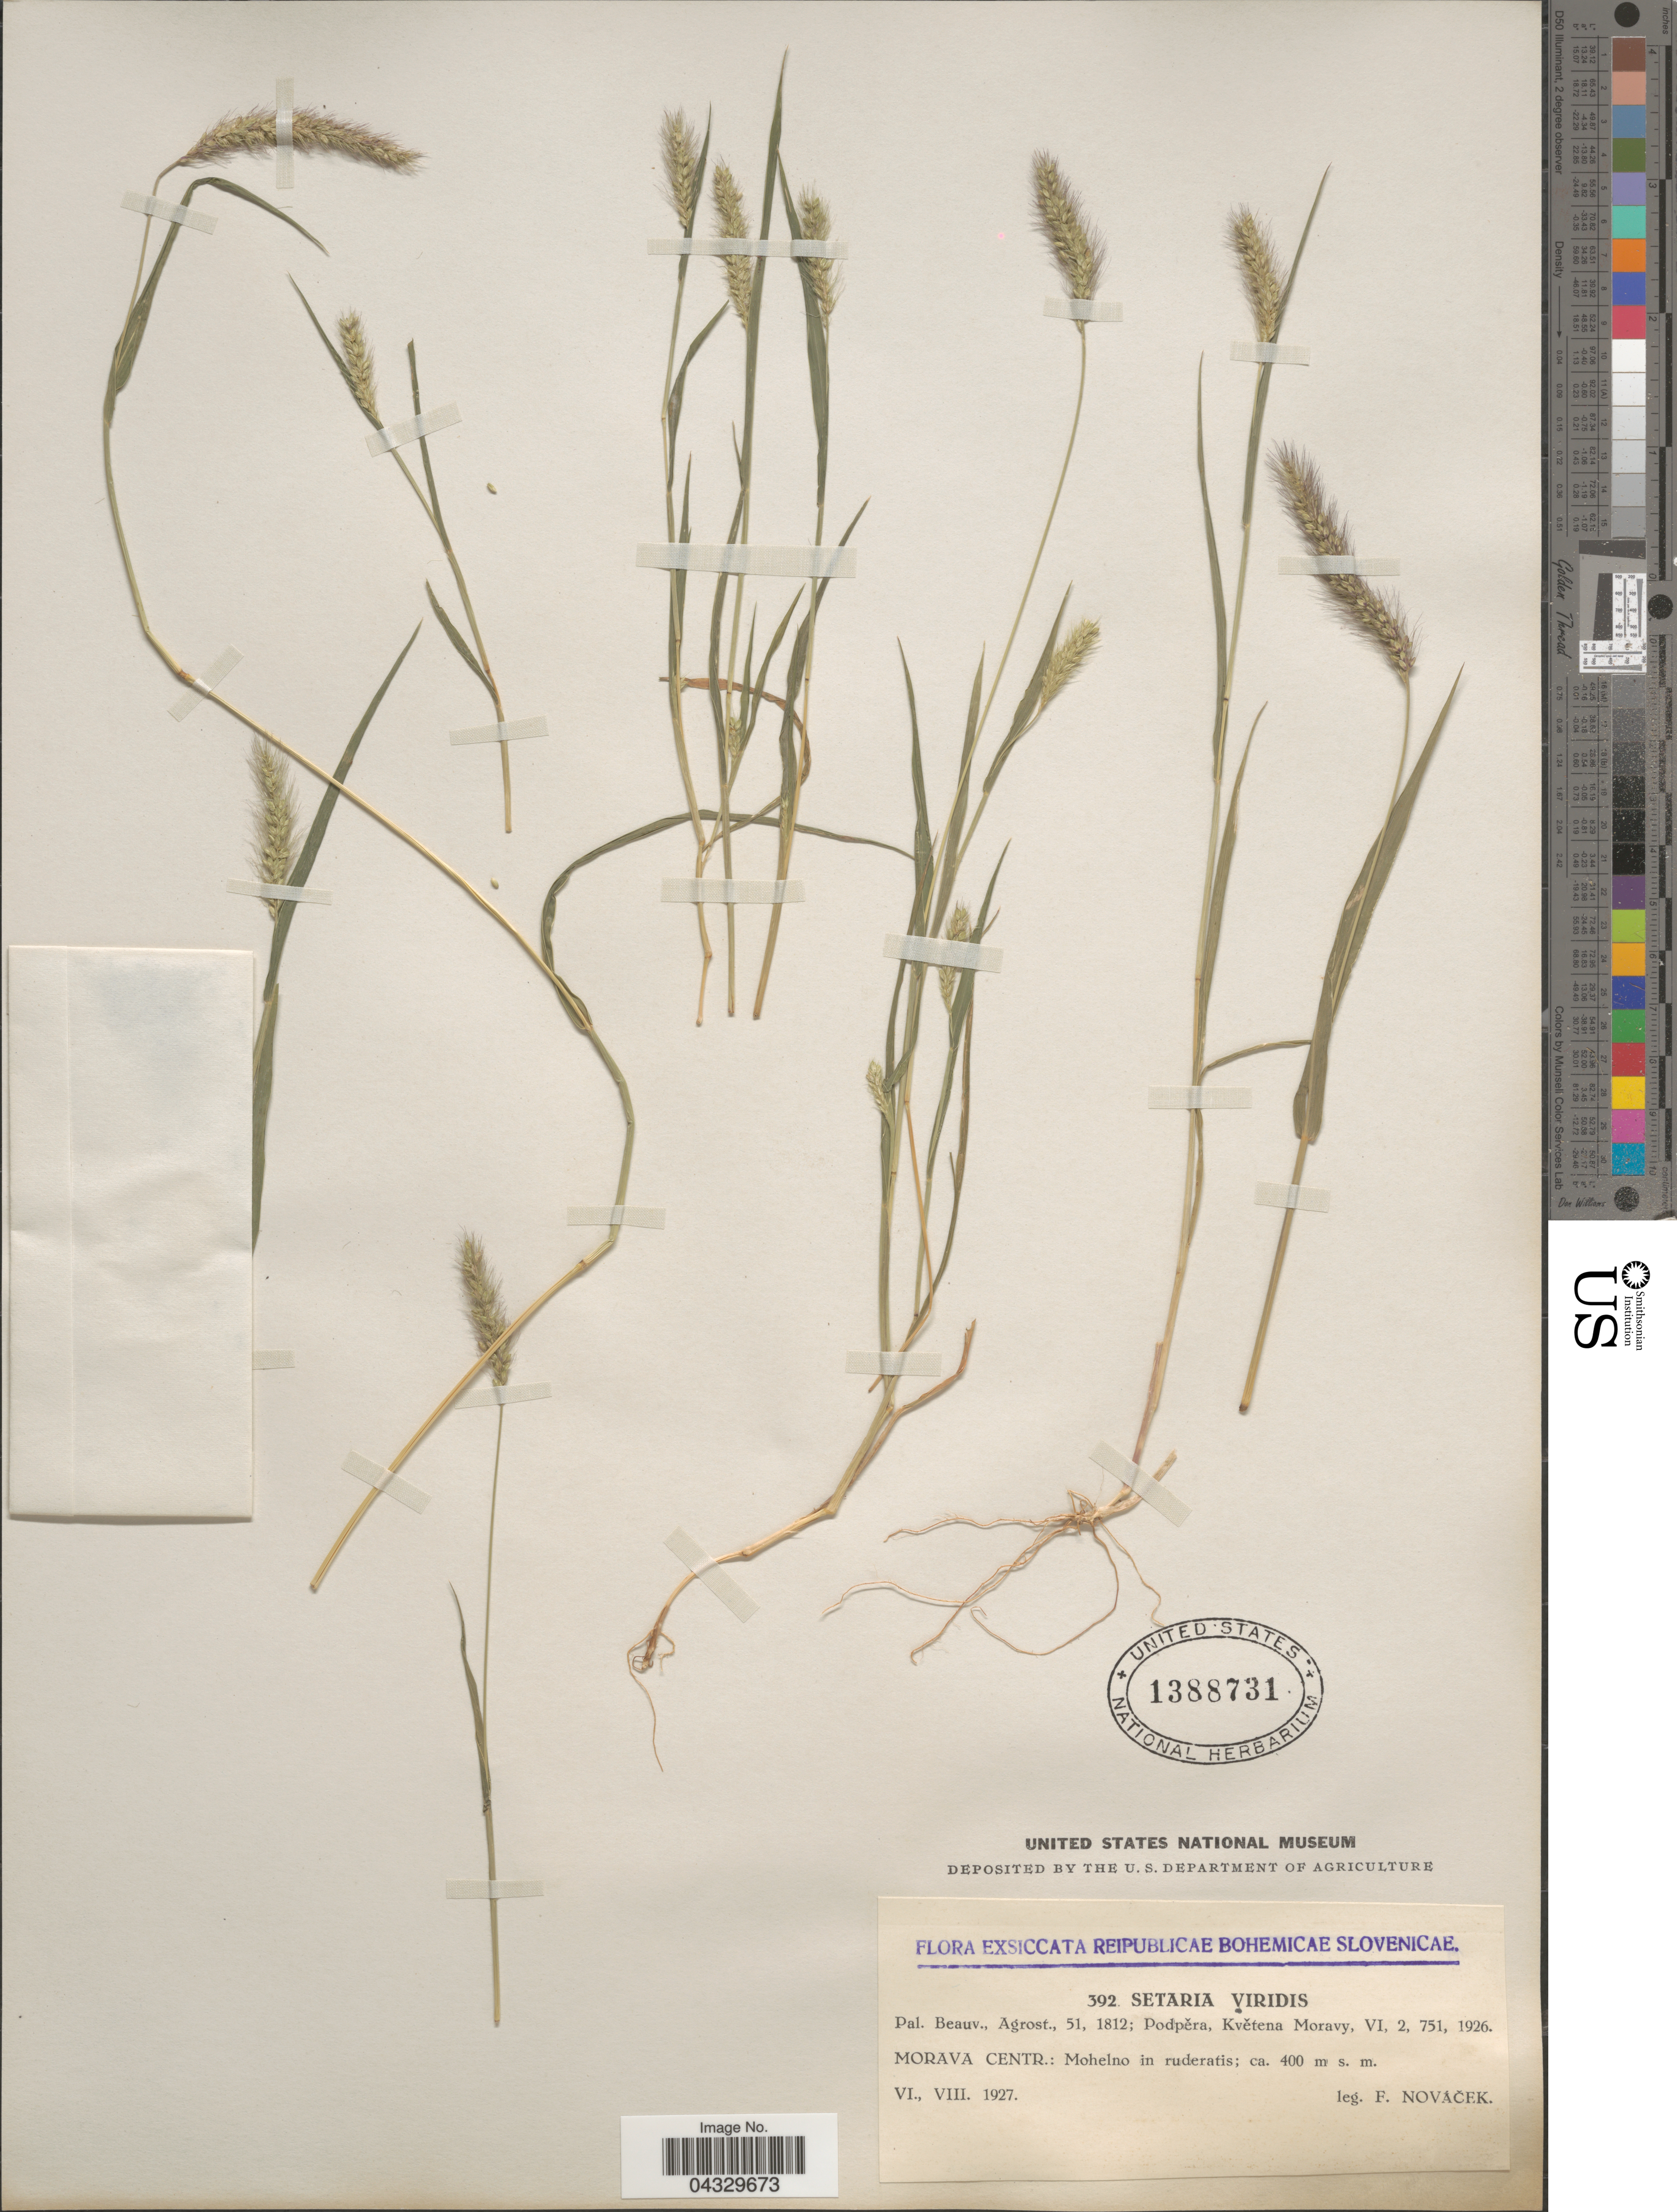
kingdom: Plantae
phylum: Tracheophyta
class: Liliopsida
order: Poales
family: Poaceae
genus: Setaria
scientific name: Setaria viridis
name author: (L.) P. Beauv.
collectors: F. Novacek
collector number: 392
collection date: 1927-06/1927-08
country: Czechia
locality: Reipublicae Bohemicae Slovenicae. Morava Centr.: Mohelno in ruderatis.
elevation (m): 400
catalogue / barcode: US 1388731